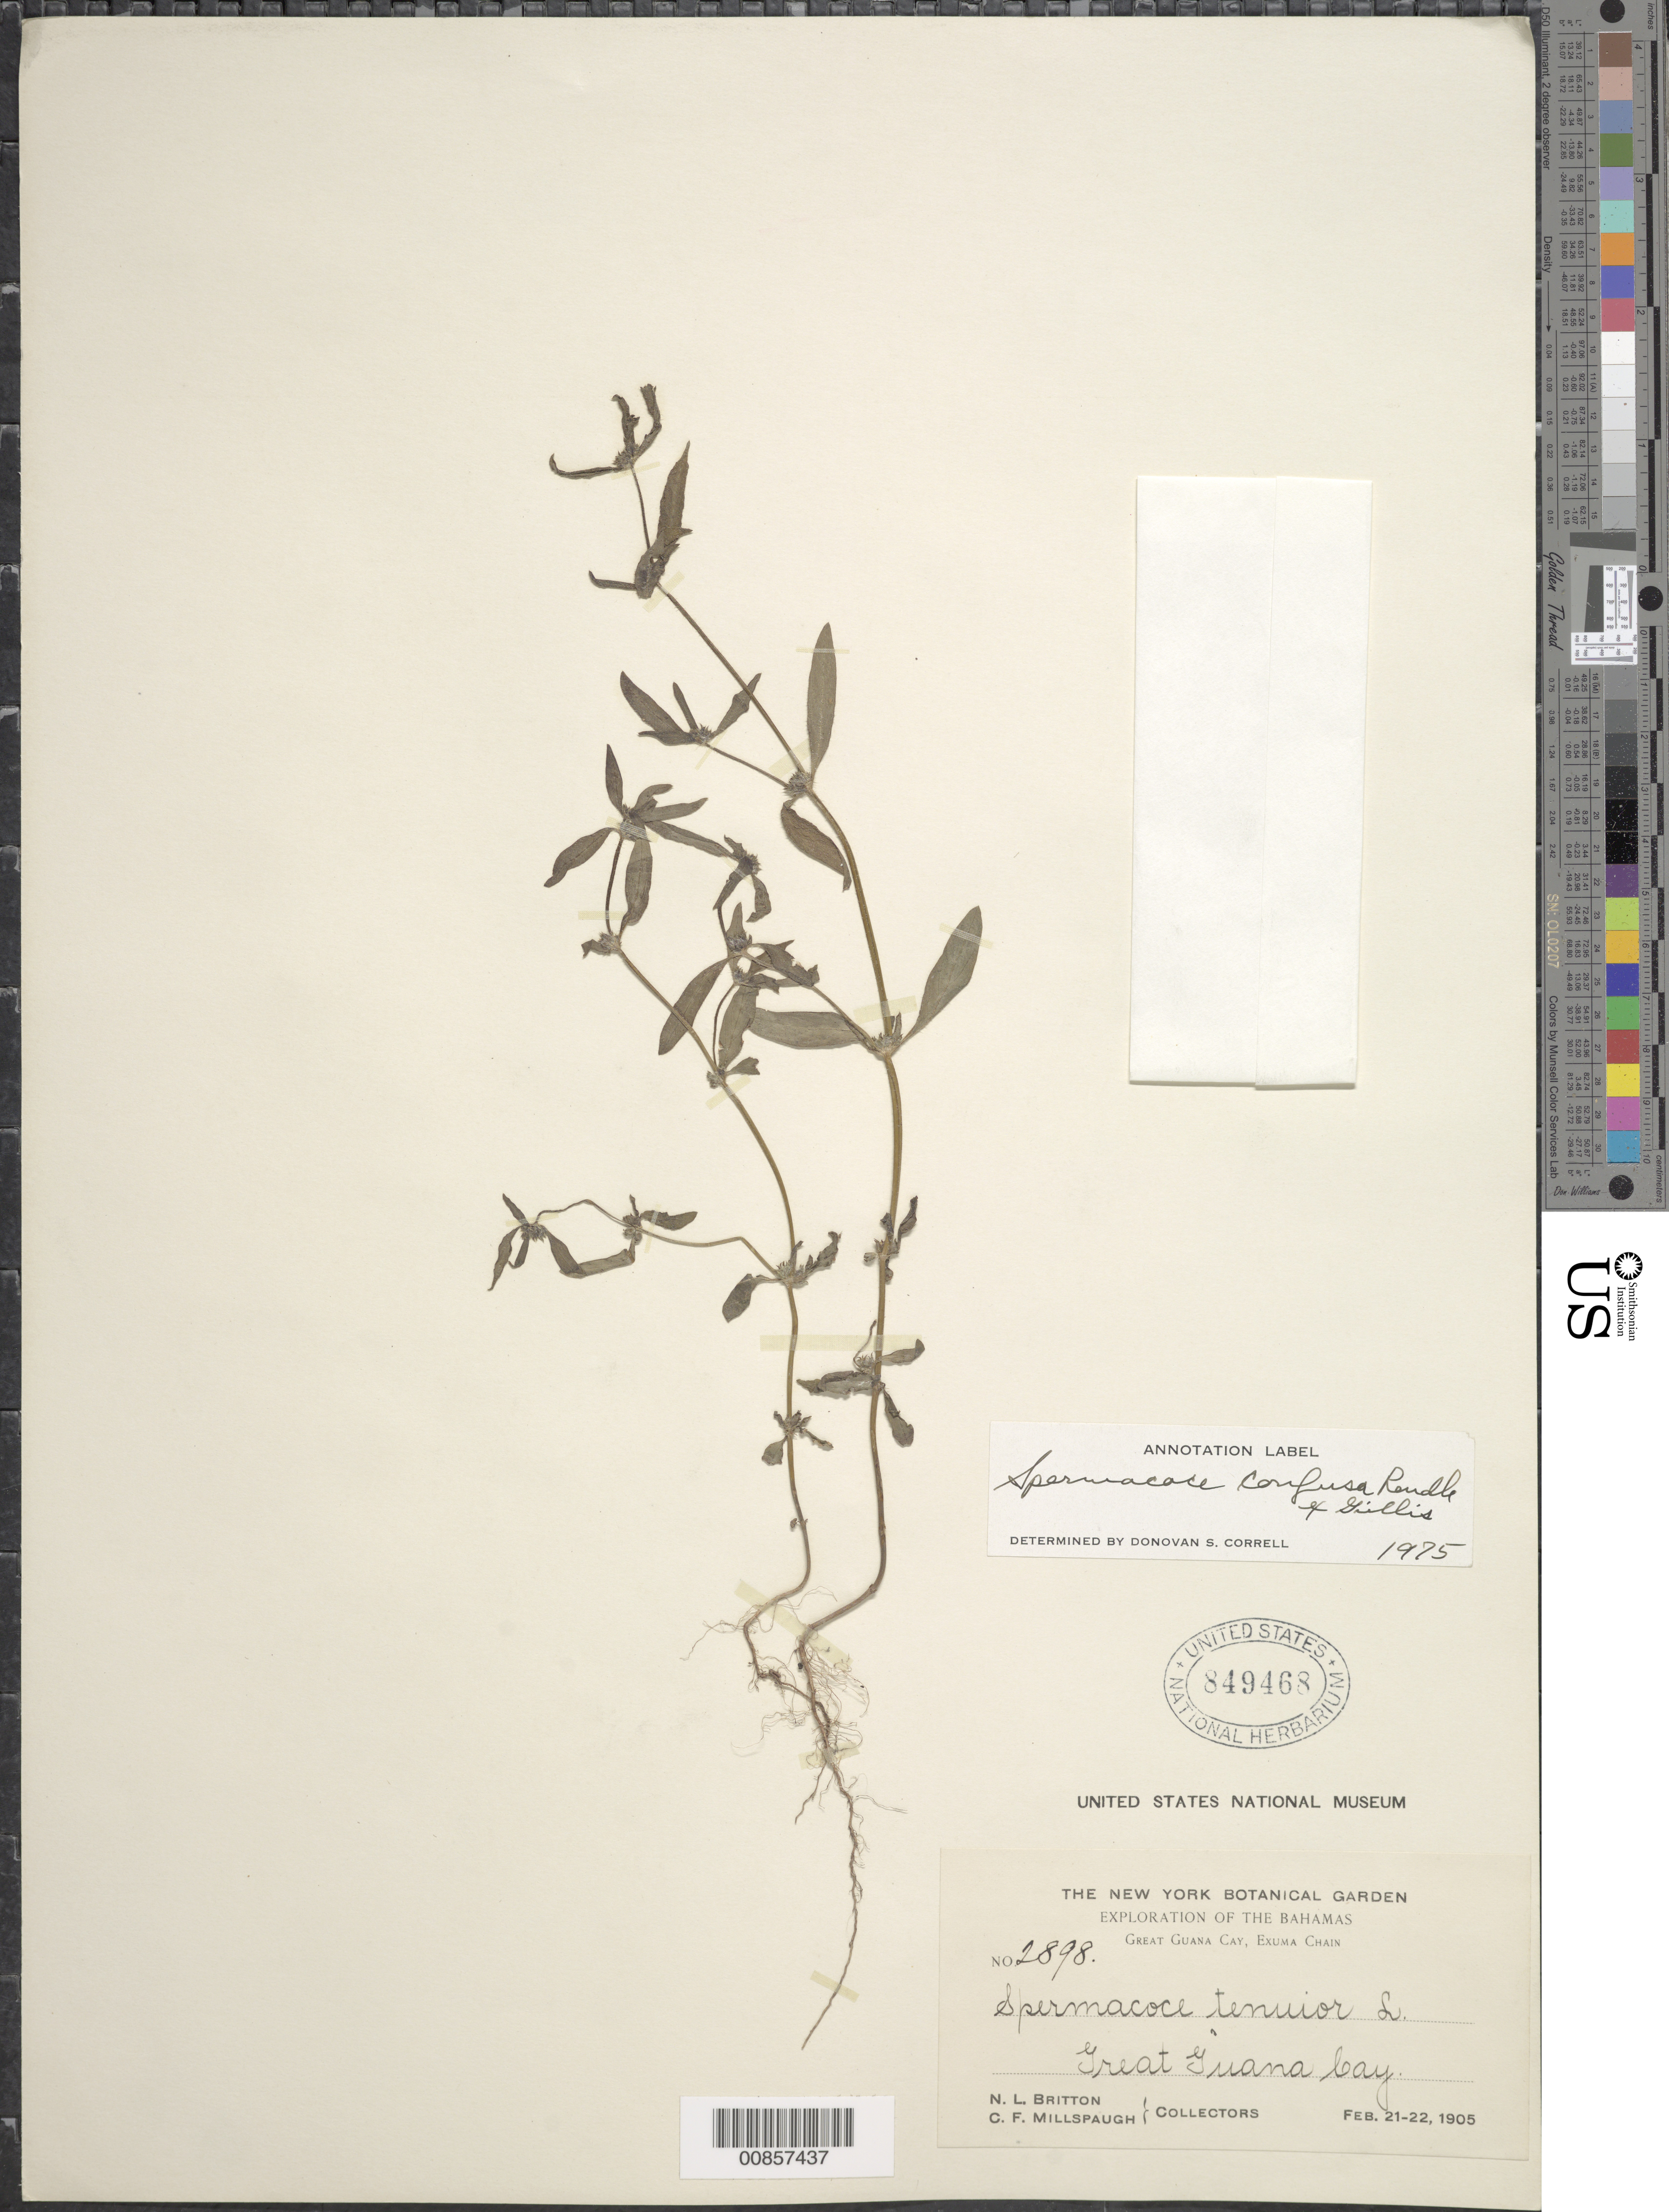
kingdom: Plantae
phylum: Tracheophyta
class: Magnoliopsida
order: Gentianales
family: Rubiaceae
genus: Spermacoce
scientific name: Spermacoce tenuior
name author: L.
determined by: Correll, D. S.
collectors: N. Britton & C. F. Millspaugh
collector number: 2898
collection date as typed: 21 Feb 1905 to 22 Feb 1905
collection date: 1905-02-21/1905-02-22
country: Bahamas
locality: Great Guana Cay, Exuma Chain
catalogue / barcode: US 849468